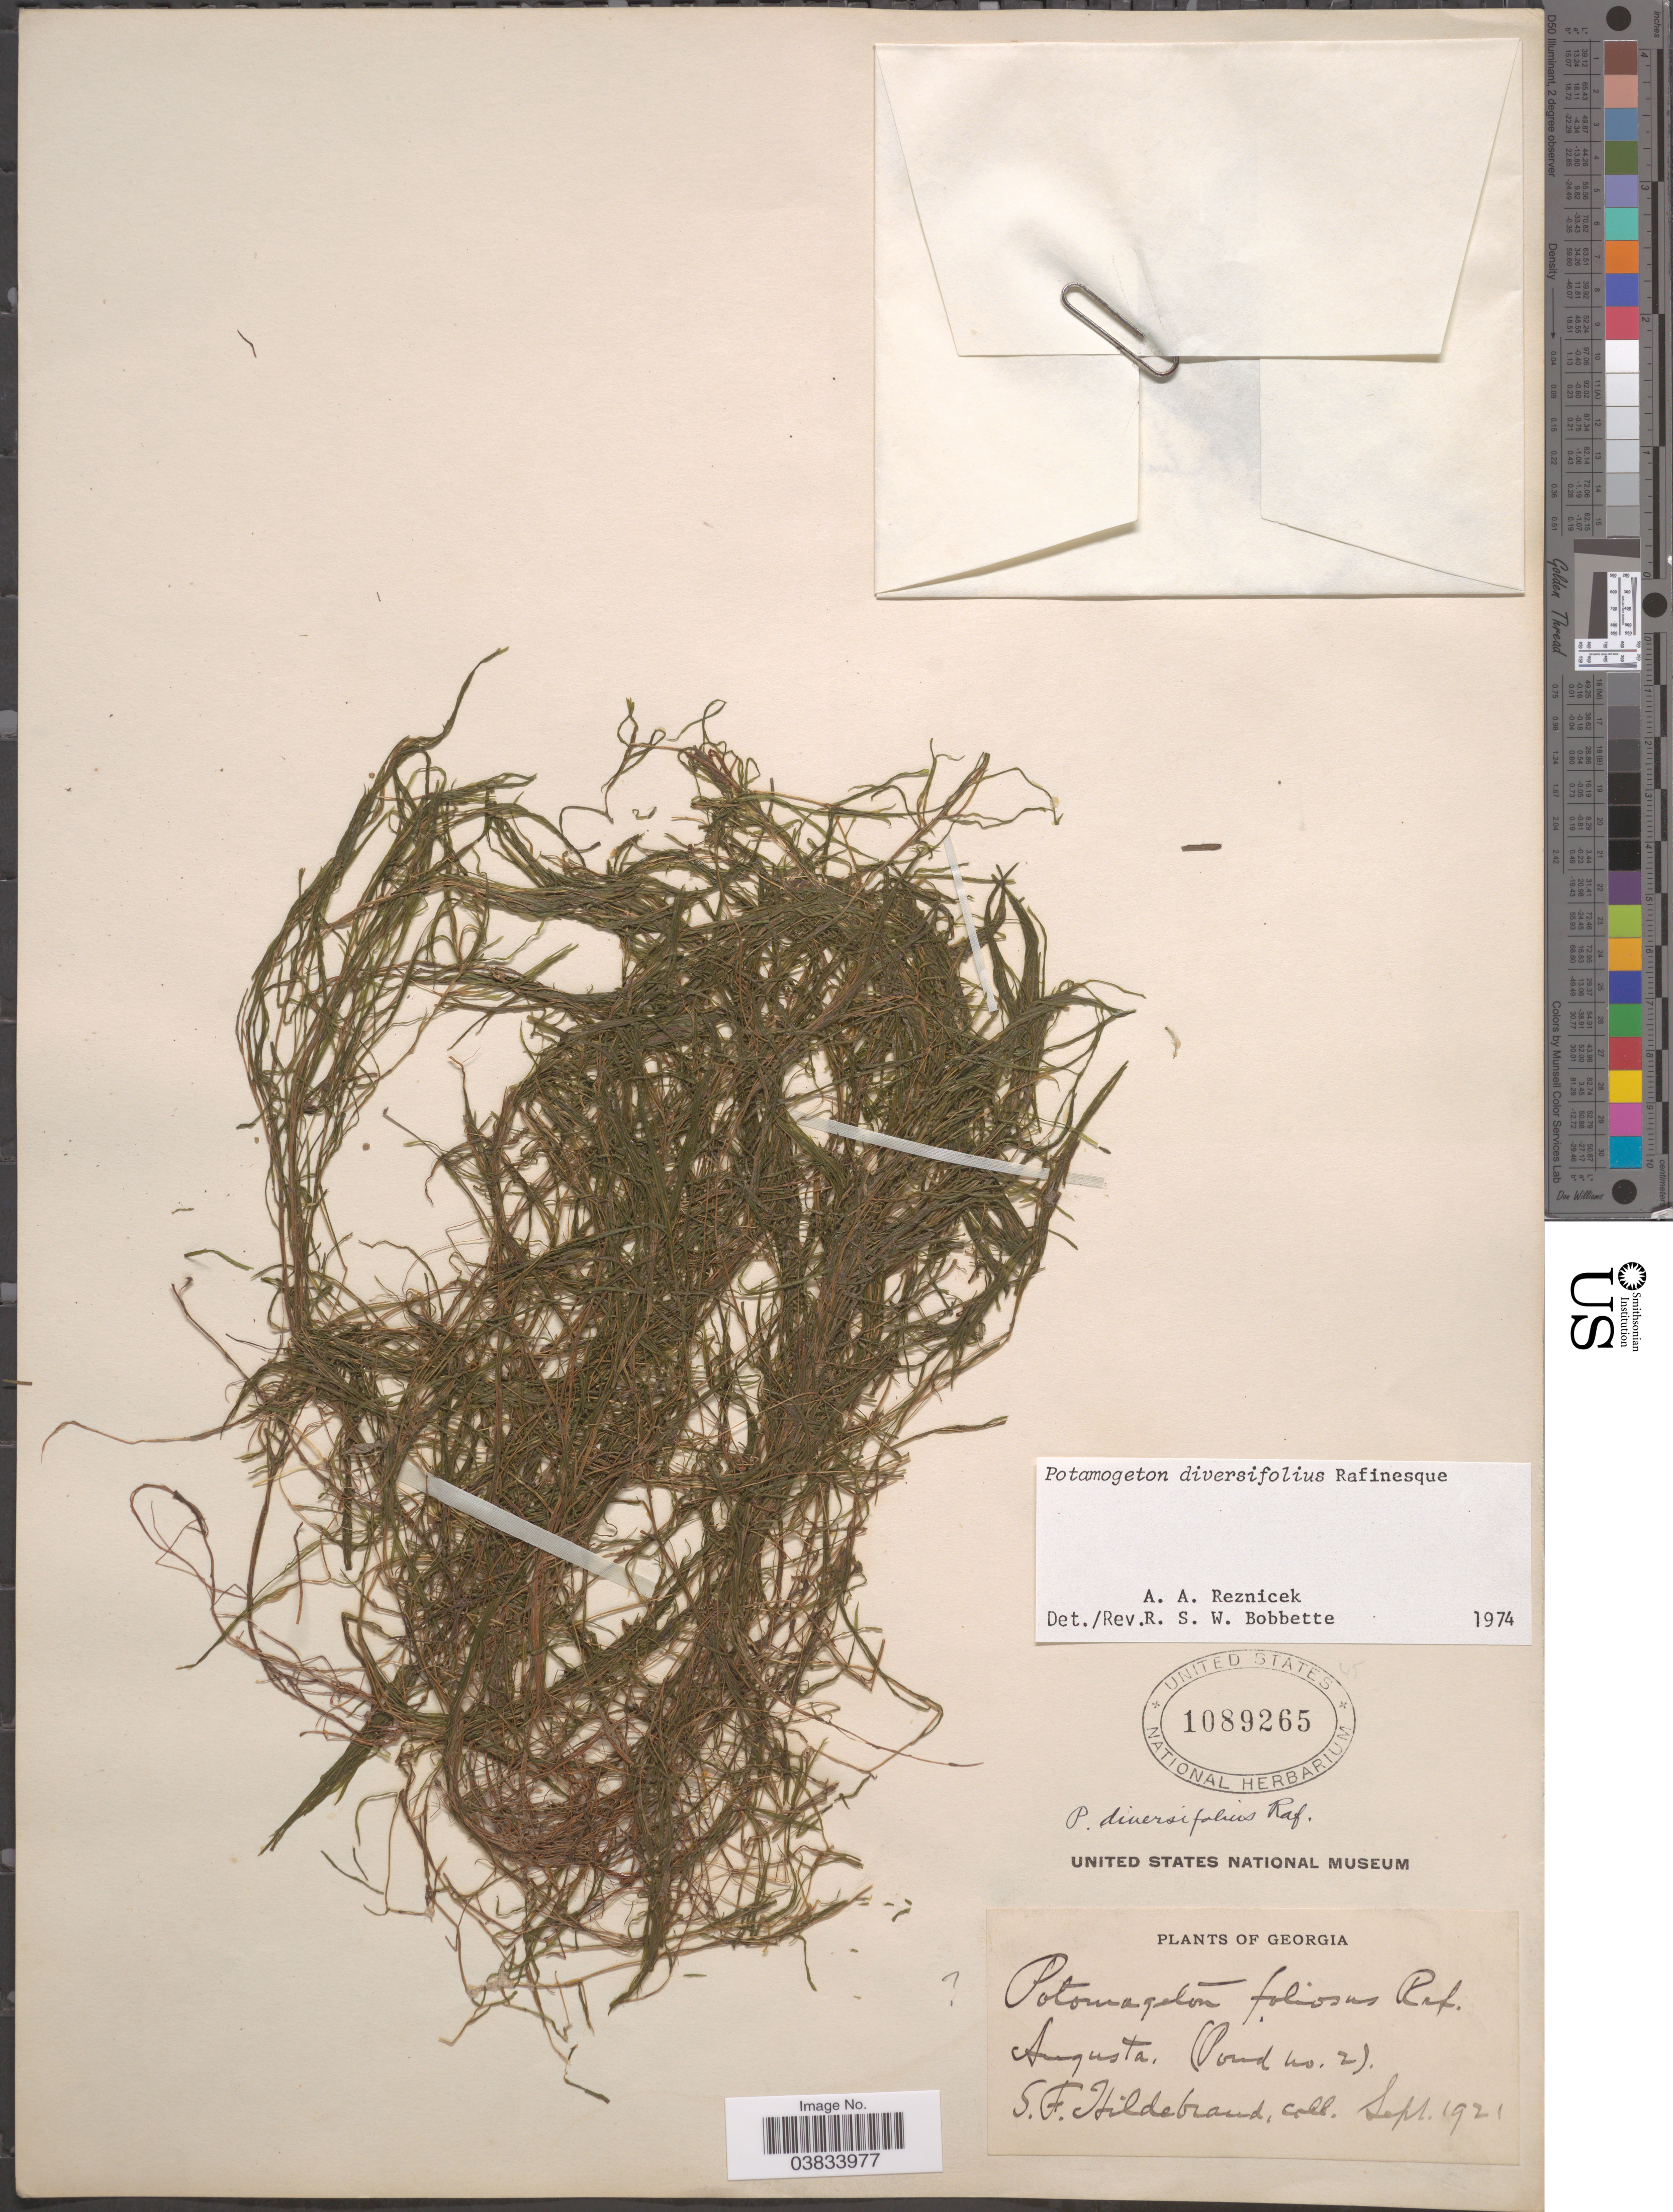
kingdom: Plantae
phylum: Tracheophyta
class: Liliopsida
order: Alismatales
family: Potamogetonaceae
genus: Potamogeton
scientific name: Potamogeton diversifolius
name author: Raf.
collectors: S. Hildebrand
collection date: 1921-09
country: United States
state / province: Georgia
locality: Augusta. (Pond no. 2).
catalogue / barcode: US 1089265